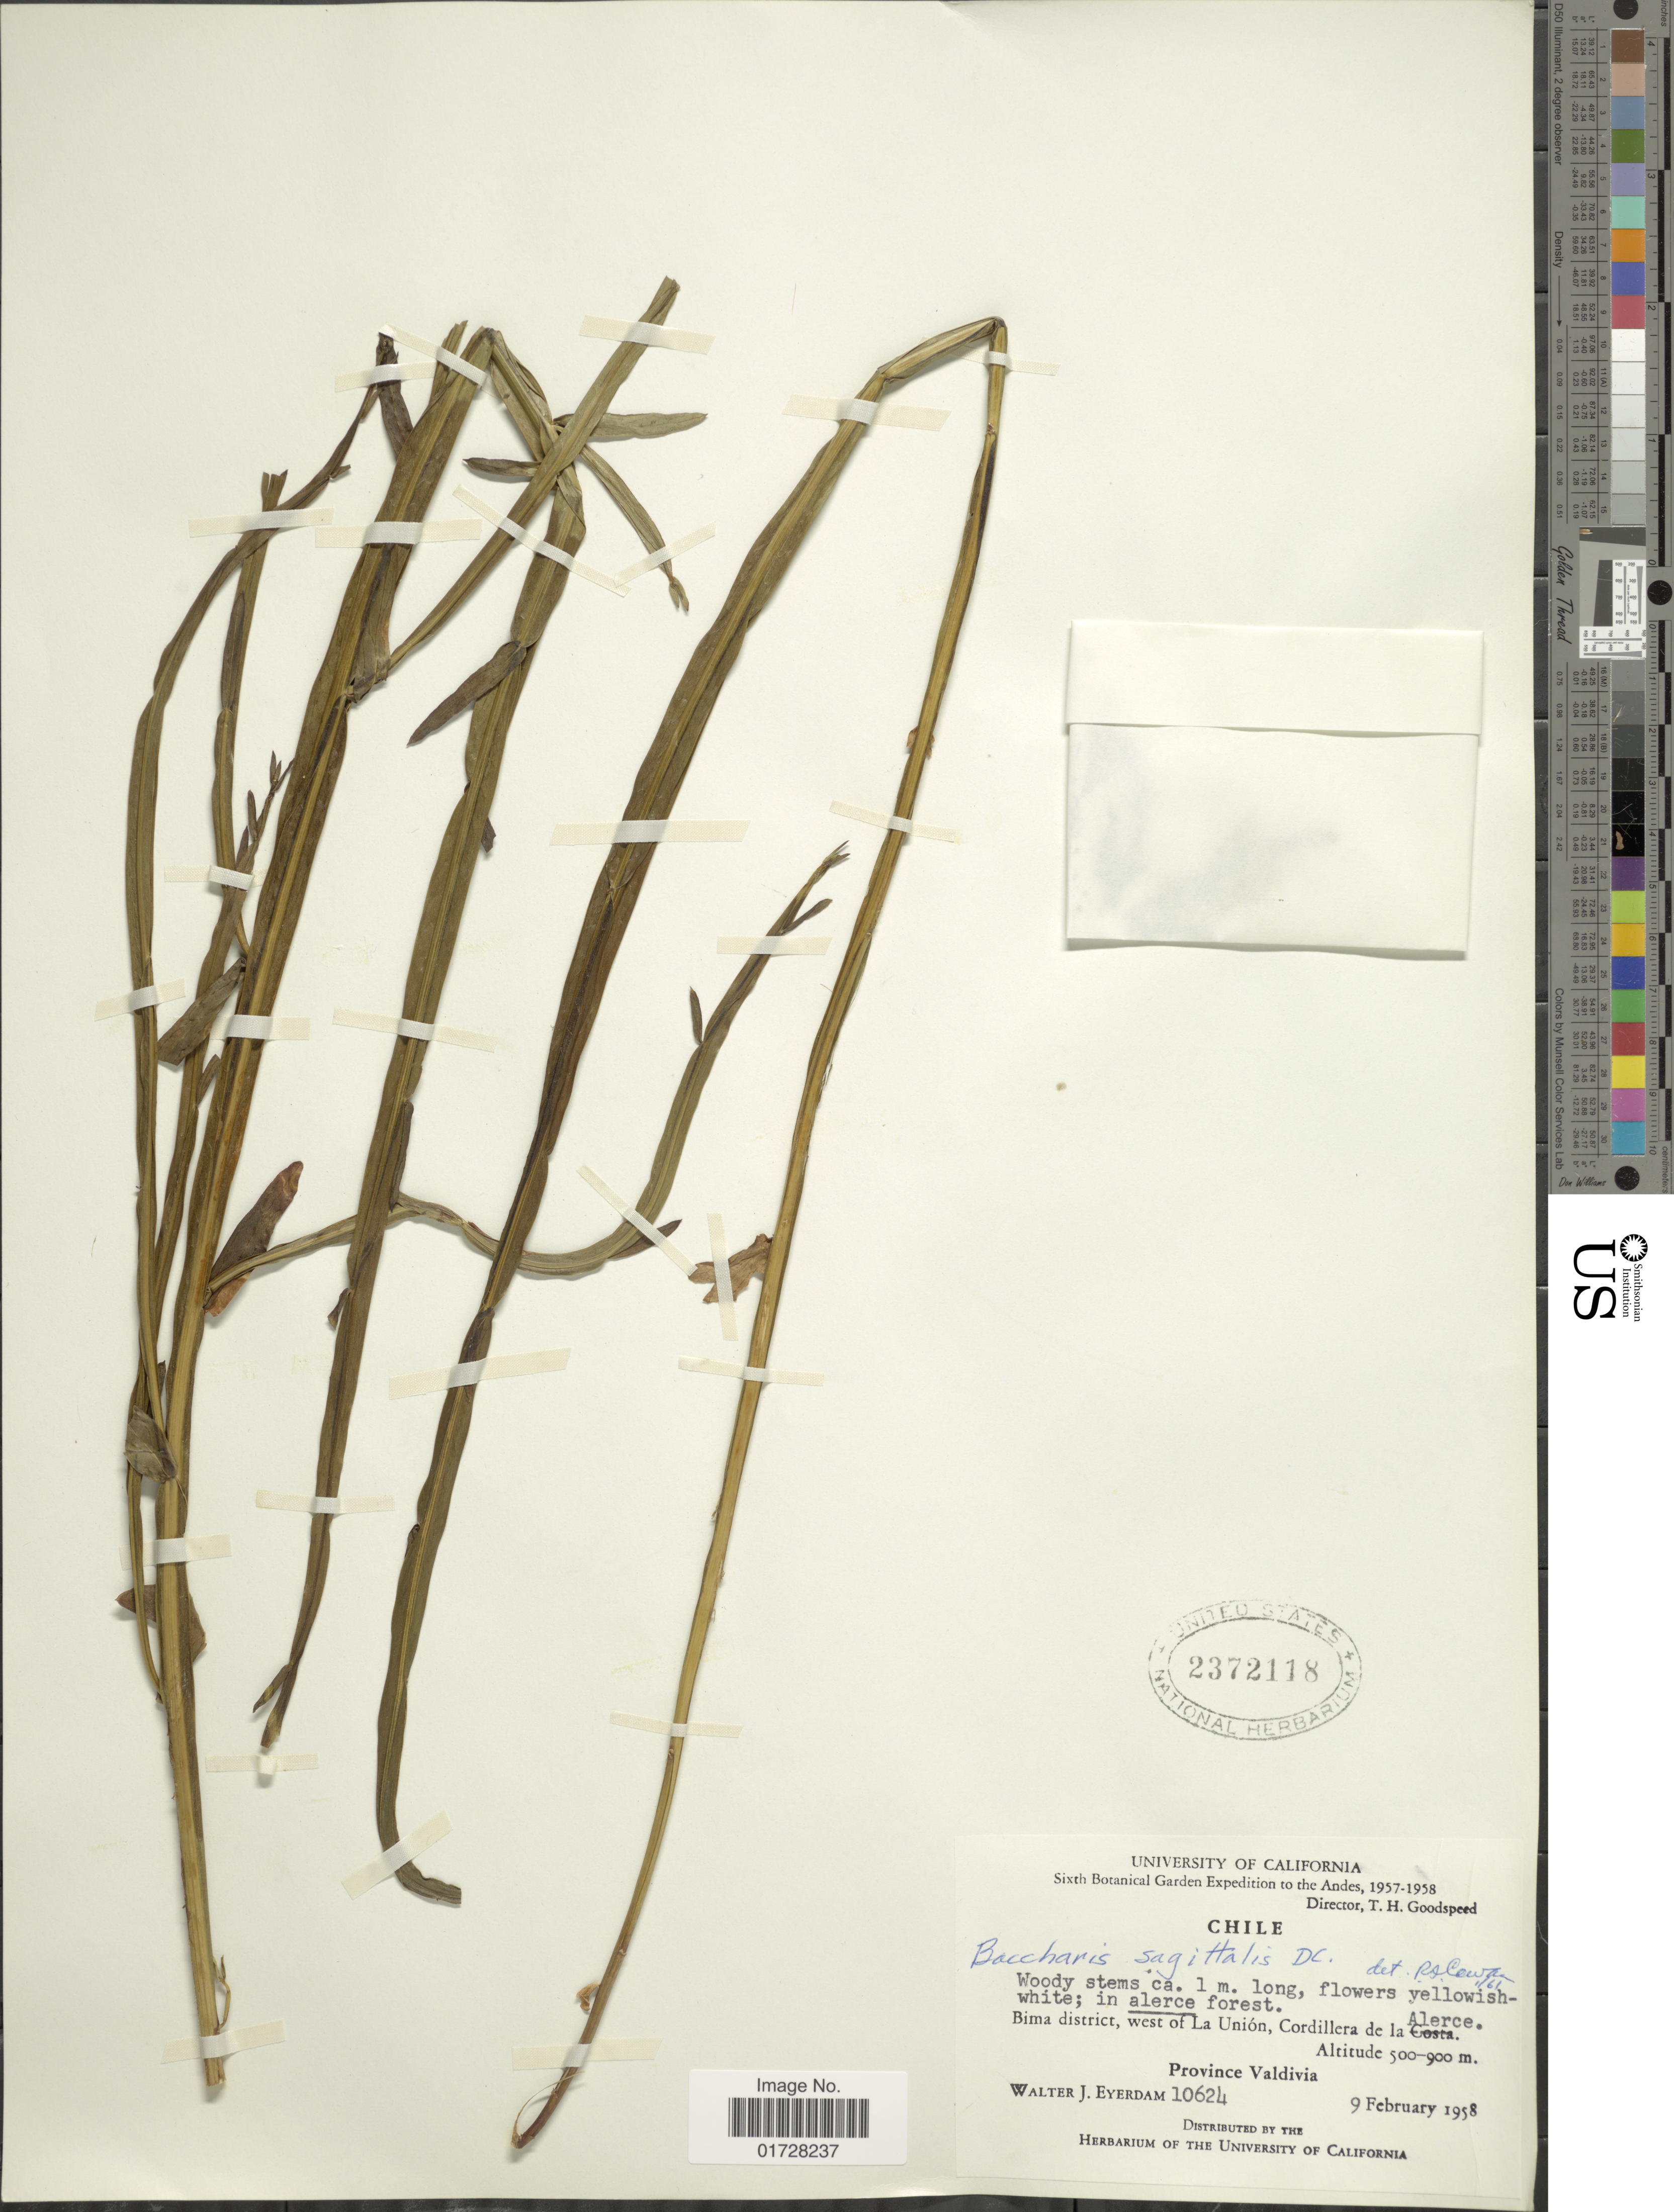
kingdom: Plantae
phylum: Tracheophyta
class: Magnoliopsida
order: Asterales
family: Asteraceae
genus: Baccharis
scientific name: Baccharis sagittalis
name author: (Less.) DC.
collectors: W. J. Eyerdam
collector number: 10624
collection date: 1958-02-09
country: Chile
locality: Bima district, west of La Union, Cordillera de la Alerce, Province Valdivia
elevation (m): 500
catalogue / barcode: US 2372118